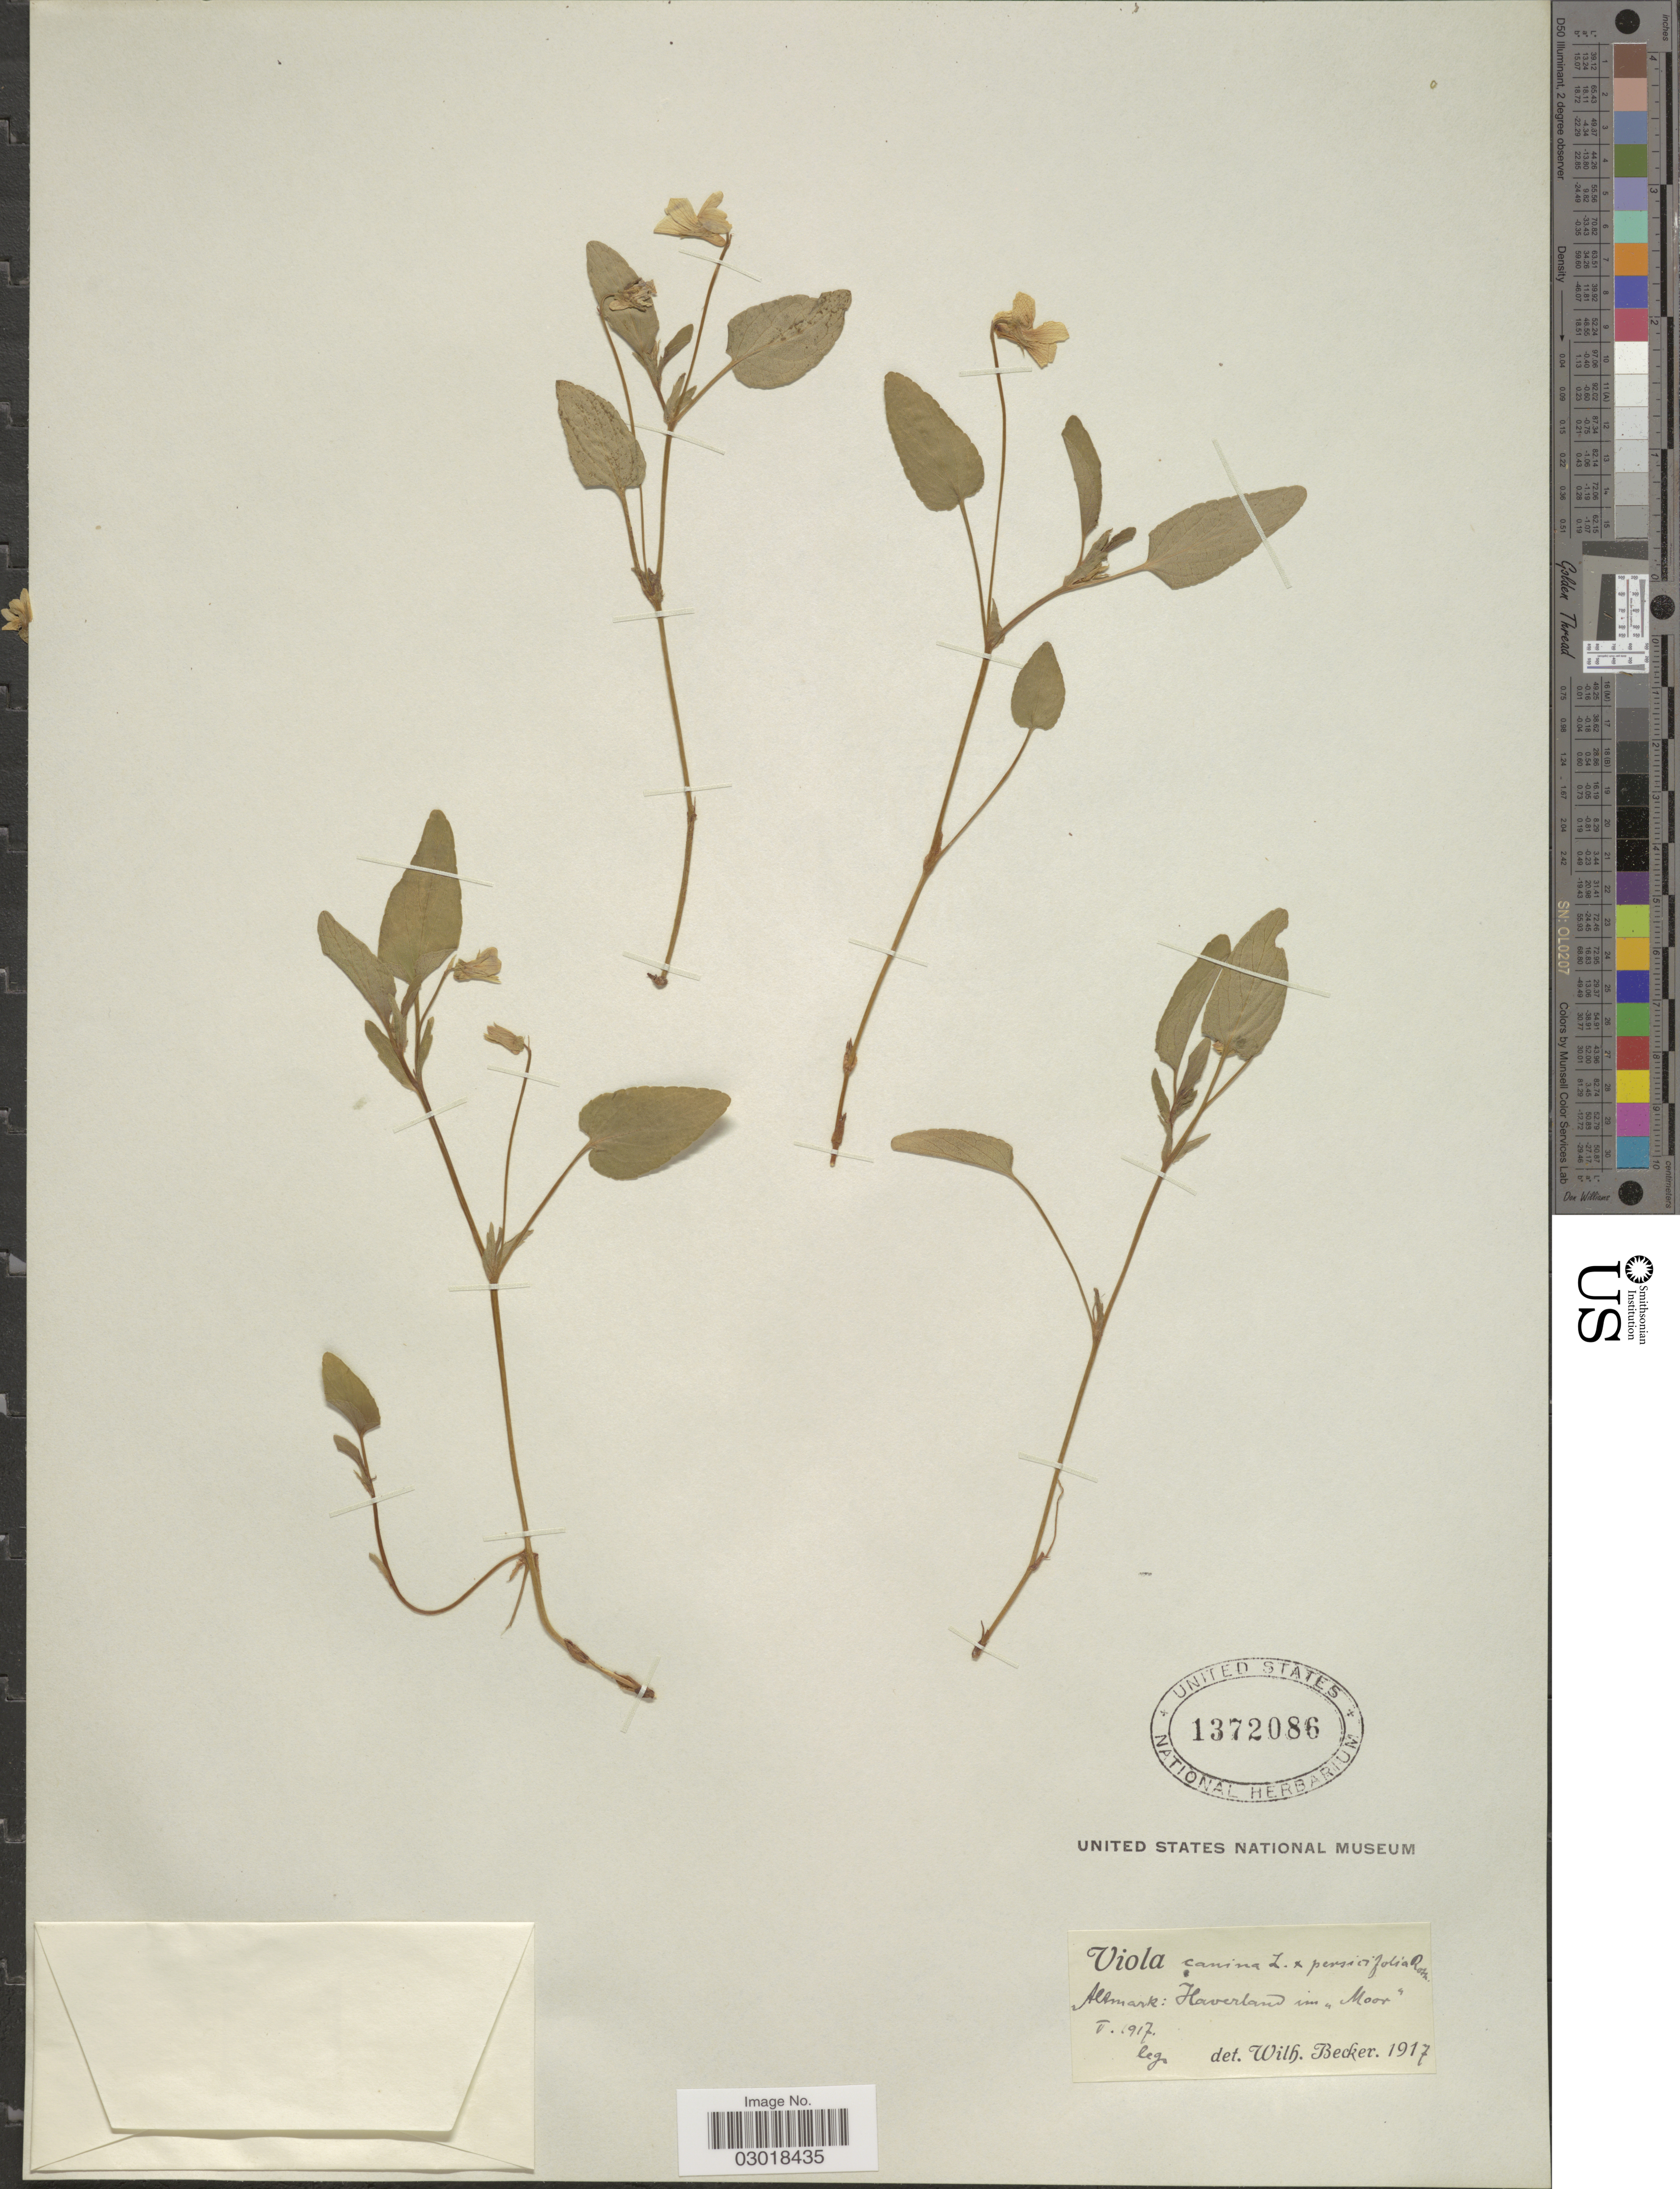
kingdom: Plantae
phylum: Tracheophyta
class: Magnoliopsida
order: Malpighiales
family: Violaceae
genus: Viola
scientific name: Viola canina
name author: L.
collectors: W. Becker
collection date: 1917-05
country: Germany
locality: Altmark: Haverland in "Moor".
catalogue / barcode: US 1372086